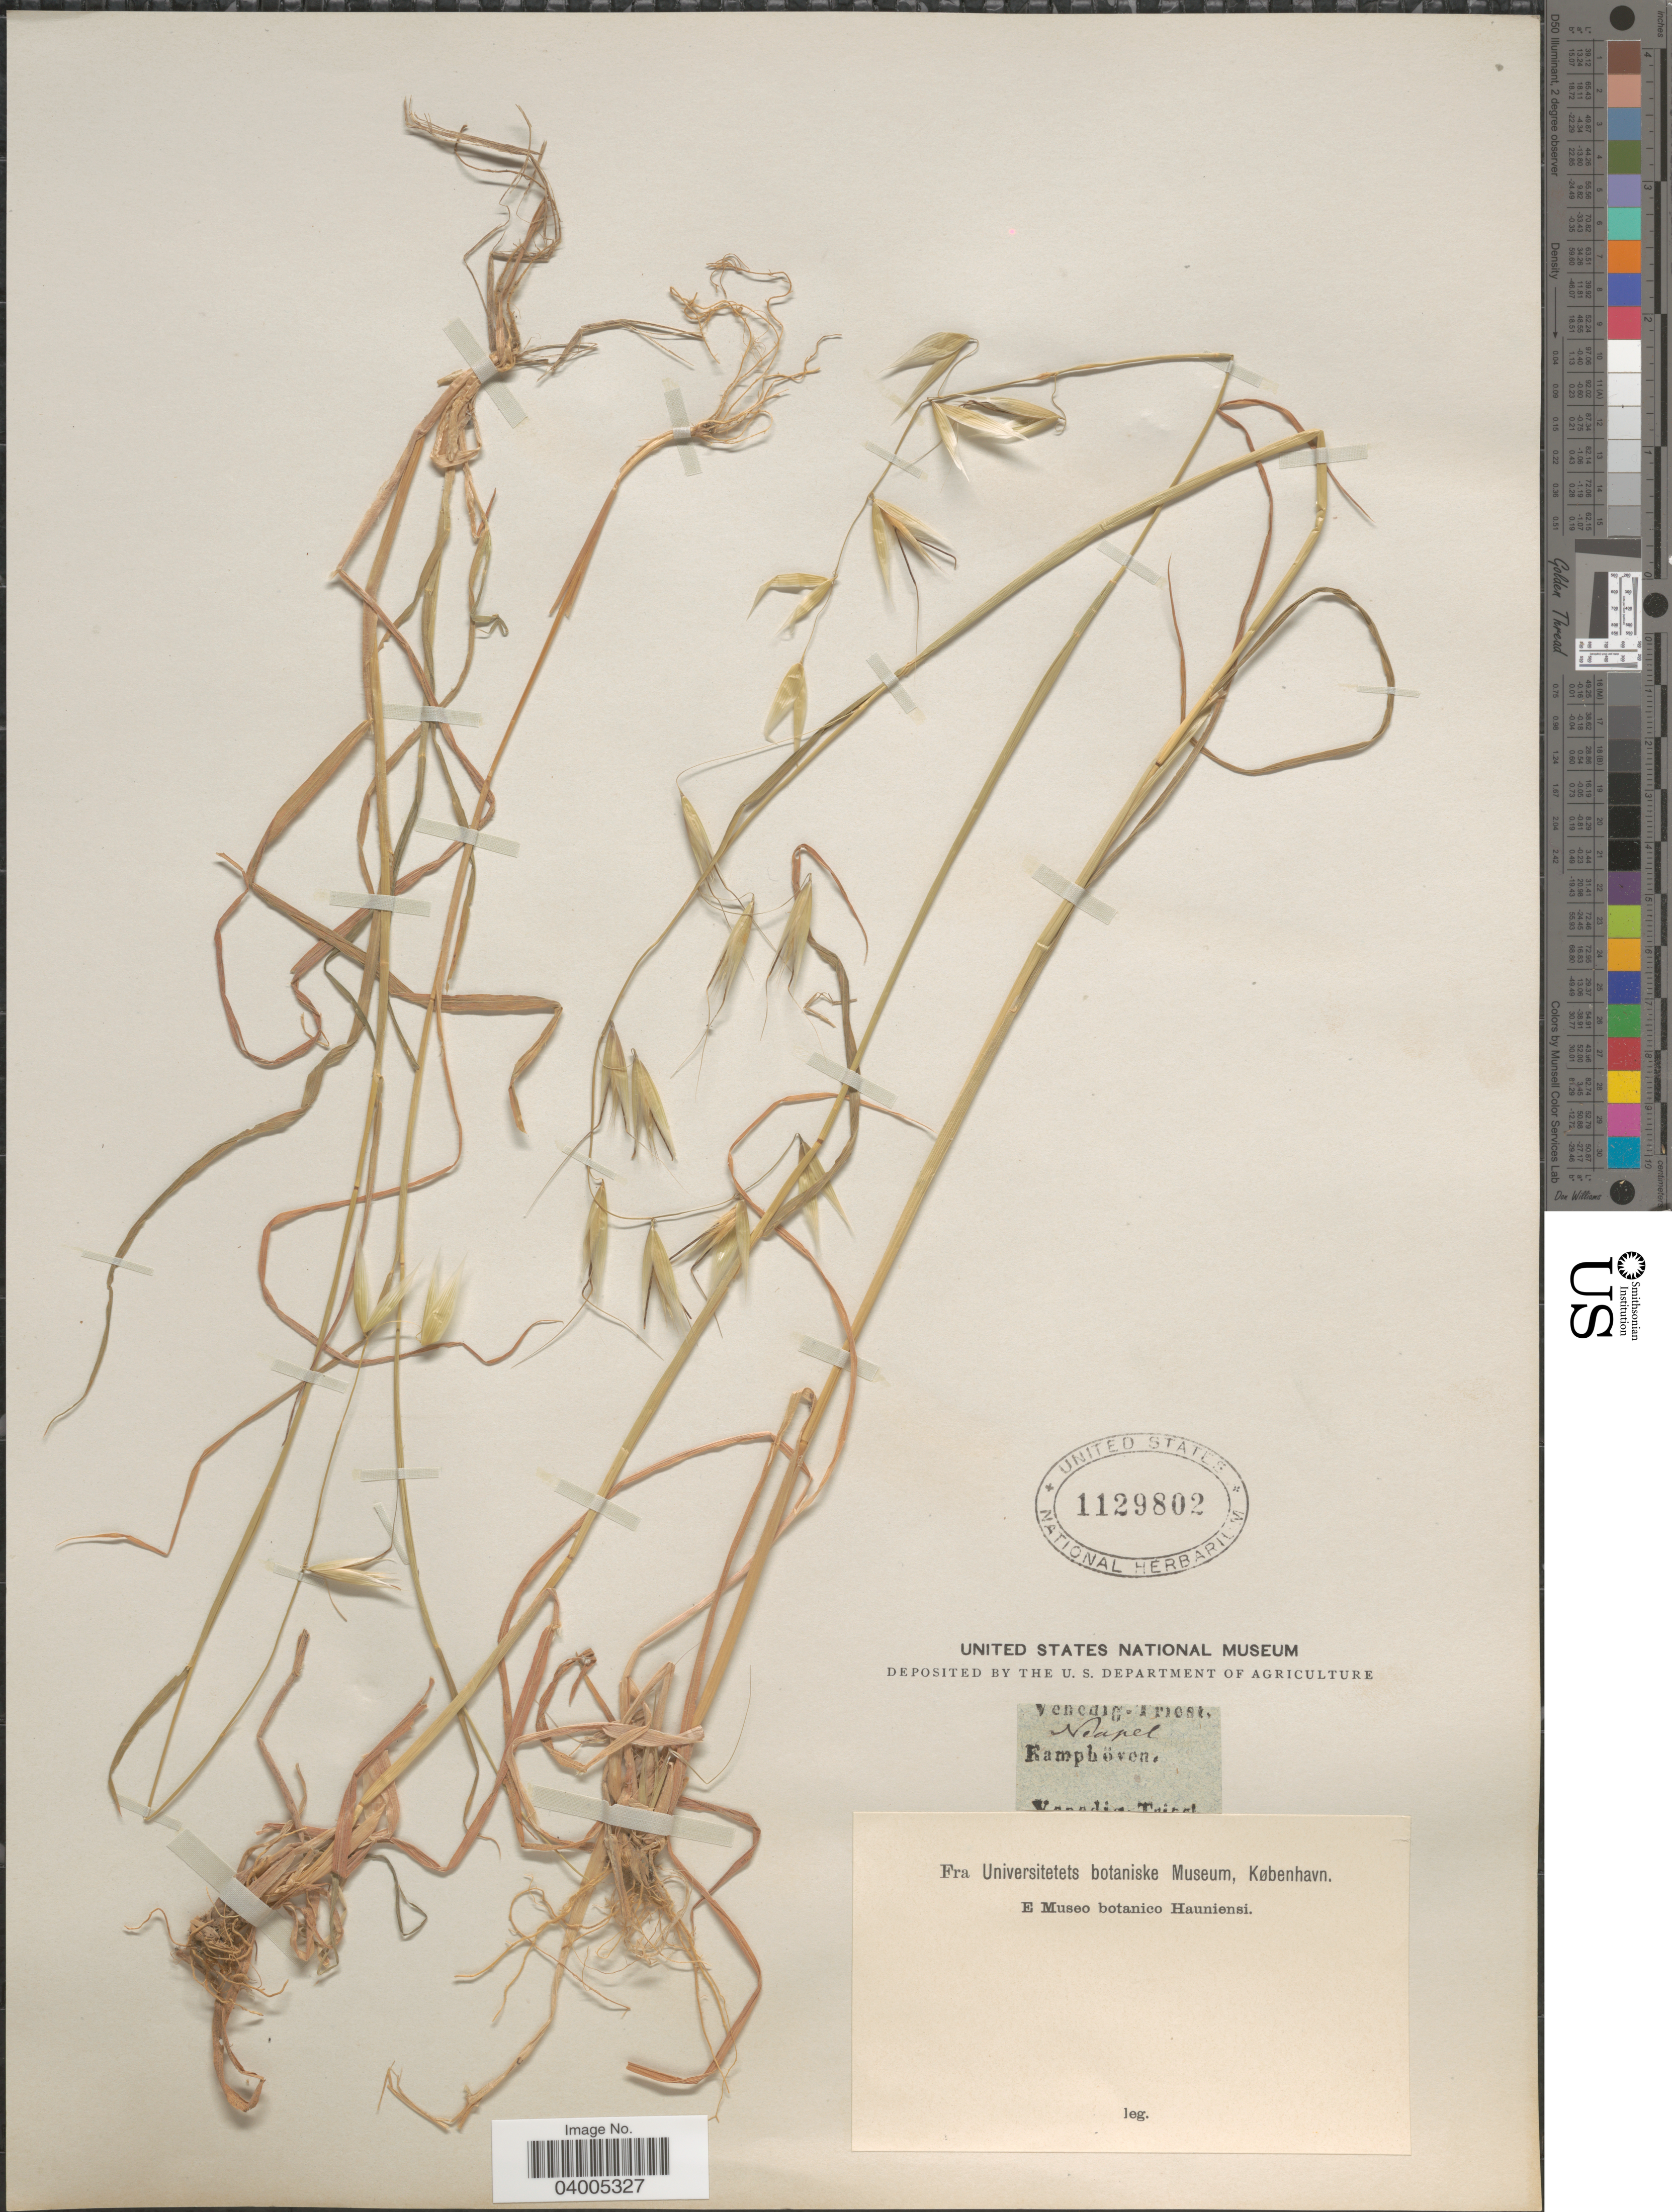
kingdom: Plantae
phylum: Tracheophyta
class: Liliopsida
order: Poales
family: Poaceae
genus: Avena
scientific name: Avena sp.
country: Italy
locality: Venedig. Triest. Neapal. Kamphöven.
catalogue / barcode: US 1129802